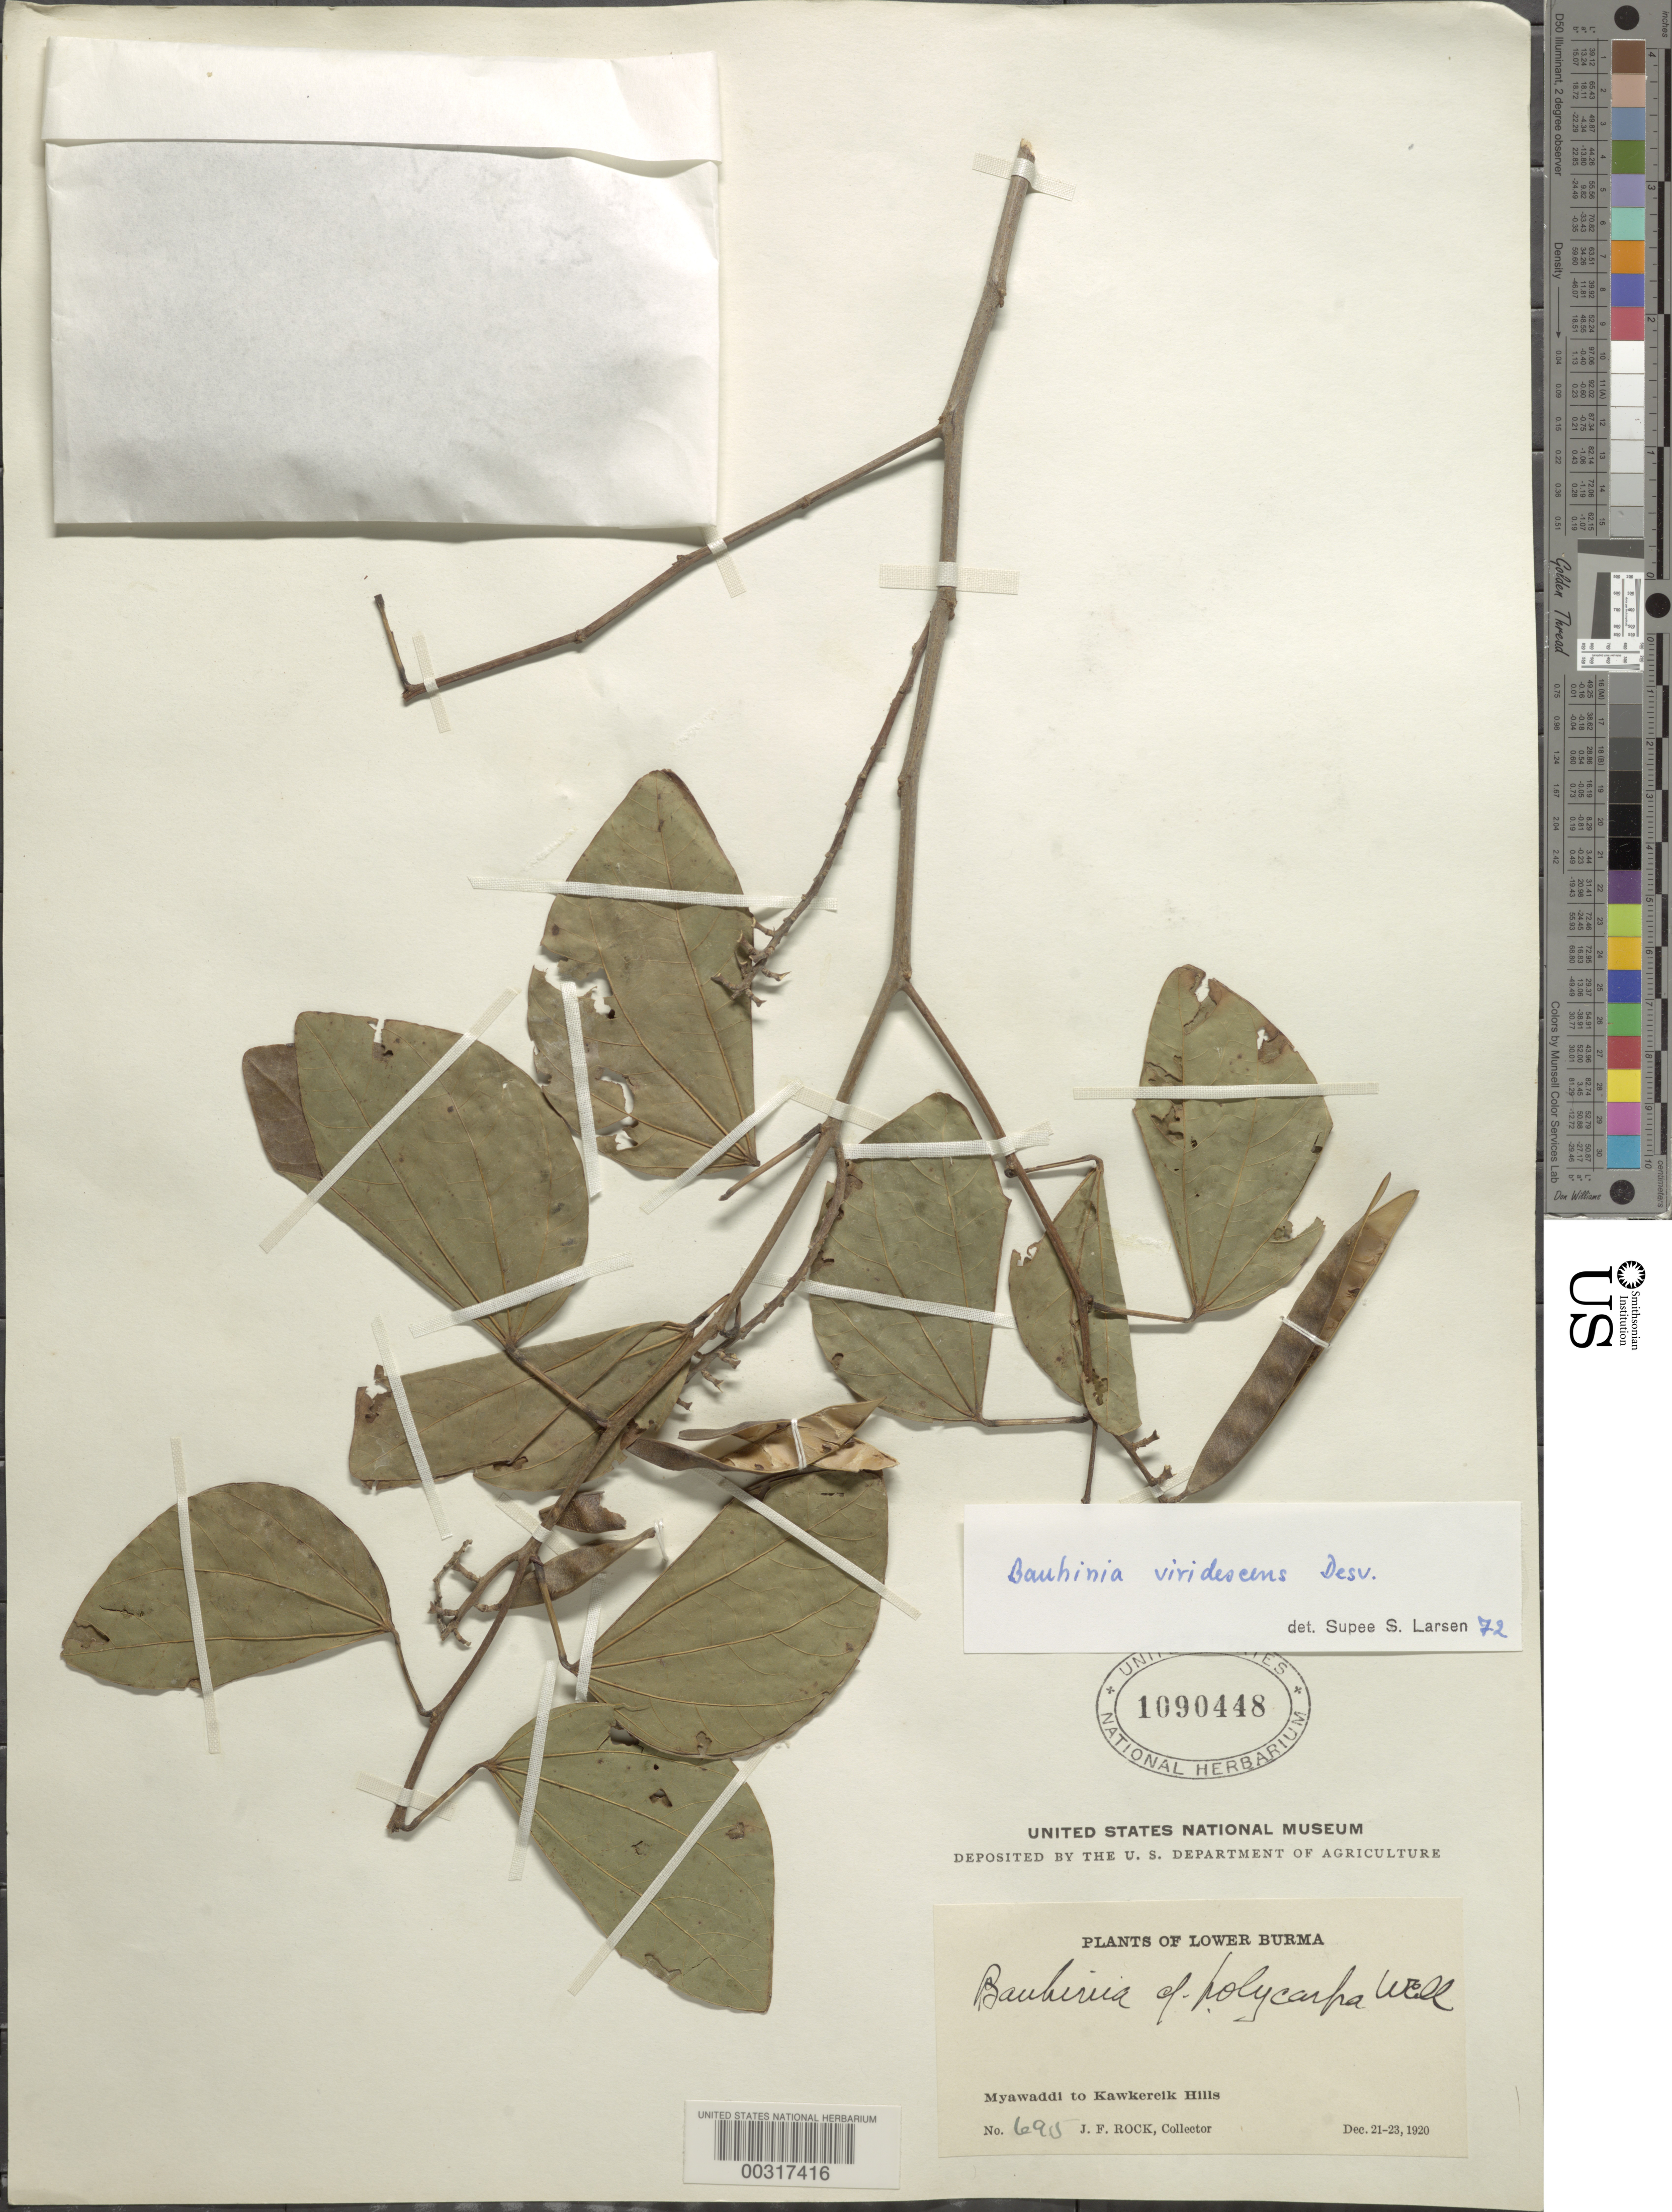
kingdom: Plantae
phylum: Tracheophyta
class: Magnoliopsida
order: Fabales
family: Fabaceae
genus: Bauhinia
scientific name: Bauhinia viridescens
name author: Desv.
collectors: J. F. Rock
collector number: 695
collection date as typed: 21 Dec 1920 to 23 Dec 1920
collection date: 1920-12-21/1920-12-23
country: Myanmar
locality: Myawaddi to Kawkereik Hills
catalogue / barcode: US 1090448